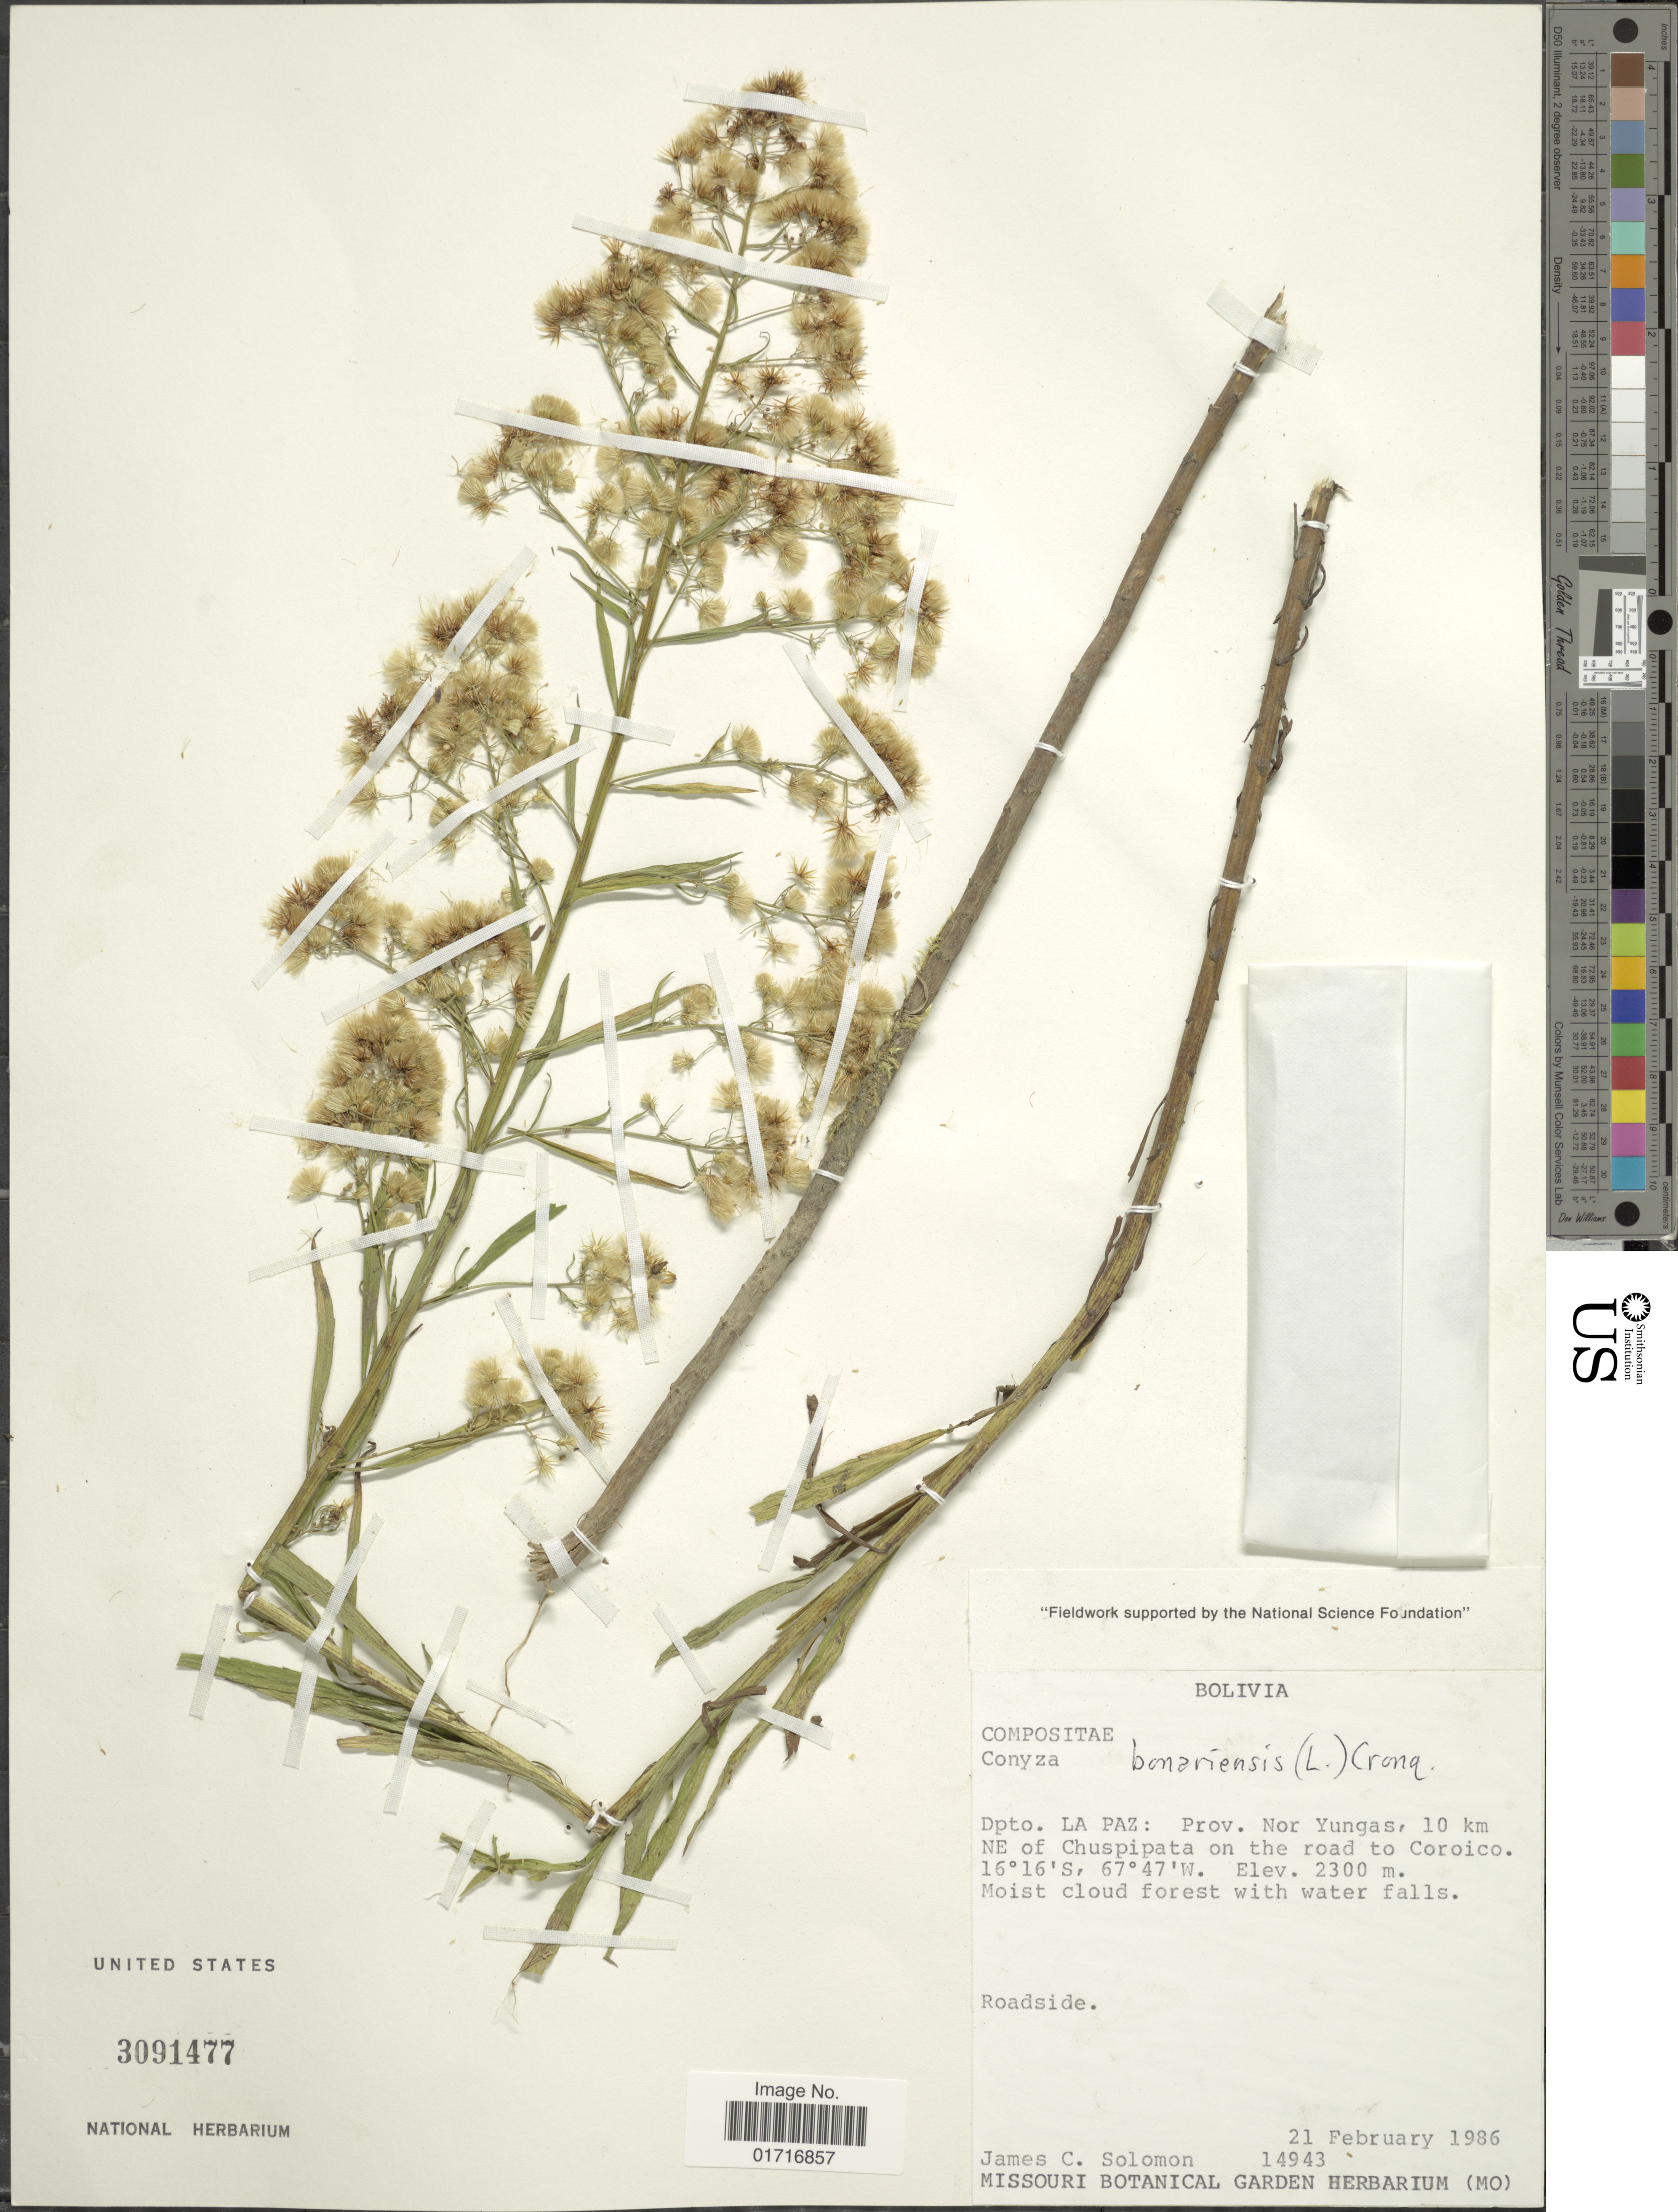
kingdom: Plantae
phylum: Tracheophyta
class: Magnoliopsida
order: Asterales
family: Asteraceae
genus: Conyza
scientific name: Conyza bonariensis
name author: (L.) Cronq.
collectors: J. C. Solomon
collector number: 14943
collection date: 1986-02-21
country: Bolivia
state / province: La Paz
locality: Dpto. La Paz: Prov. Nor Yungas, 10 km NE of Chuspipata on the road to Coroico.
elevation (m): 2300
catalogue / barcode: US 3091477